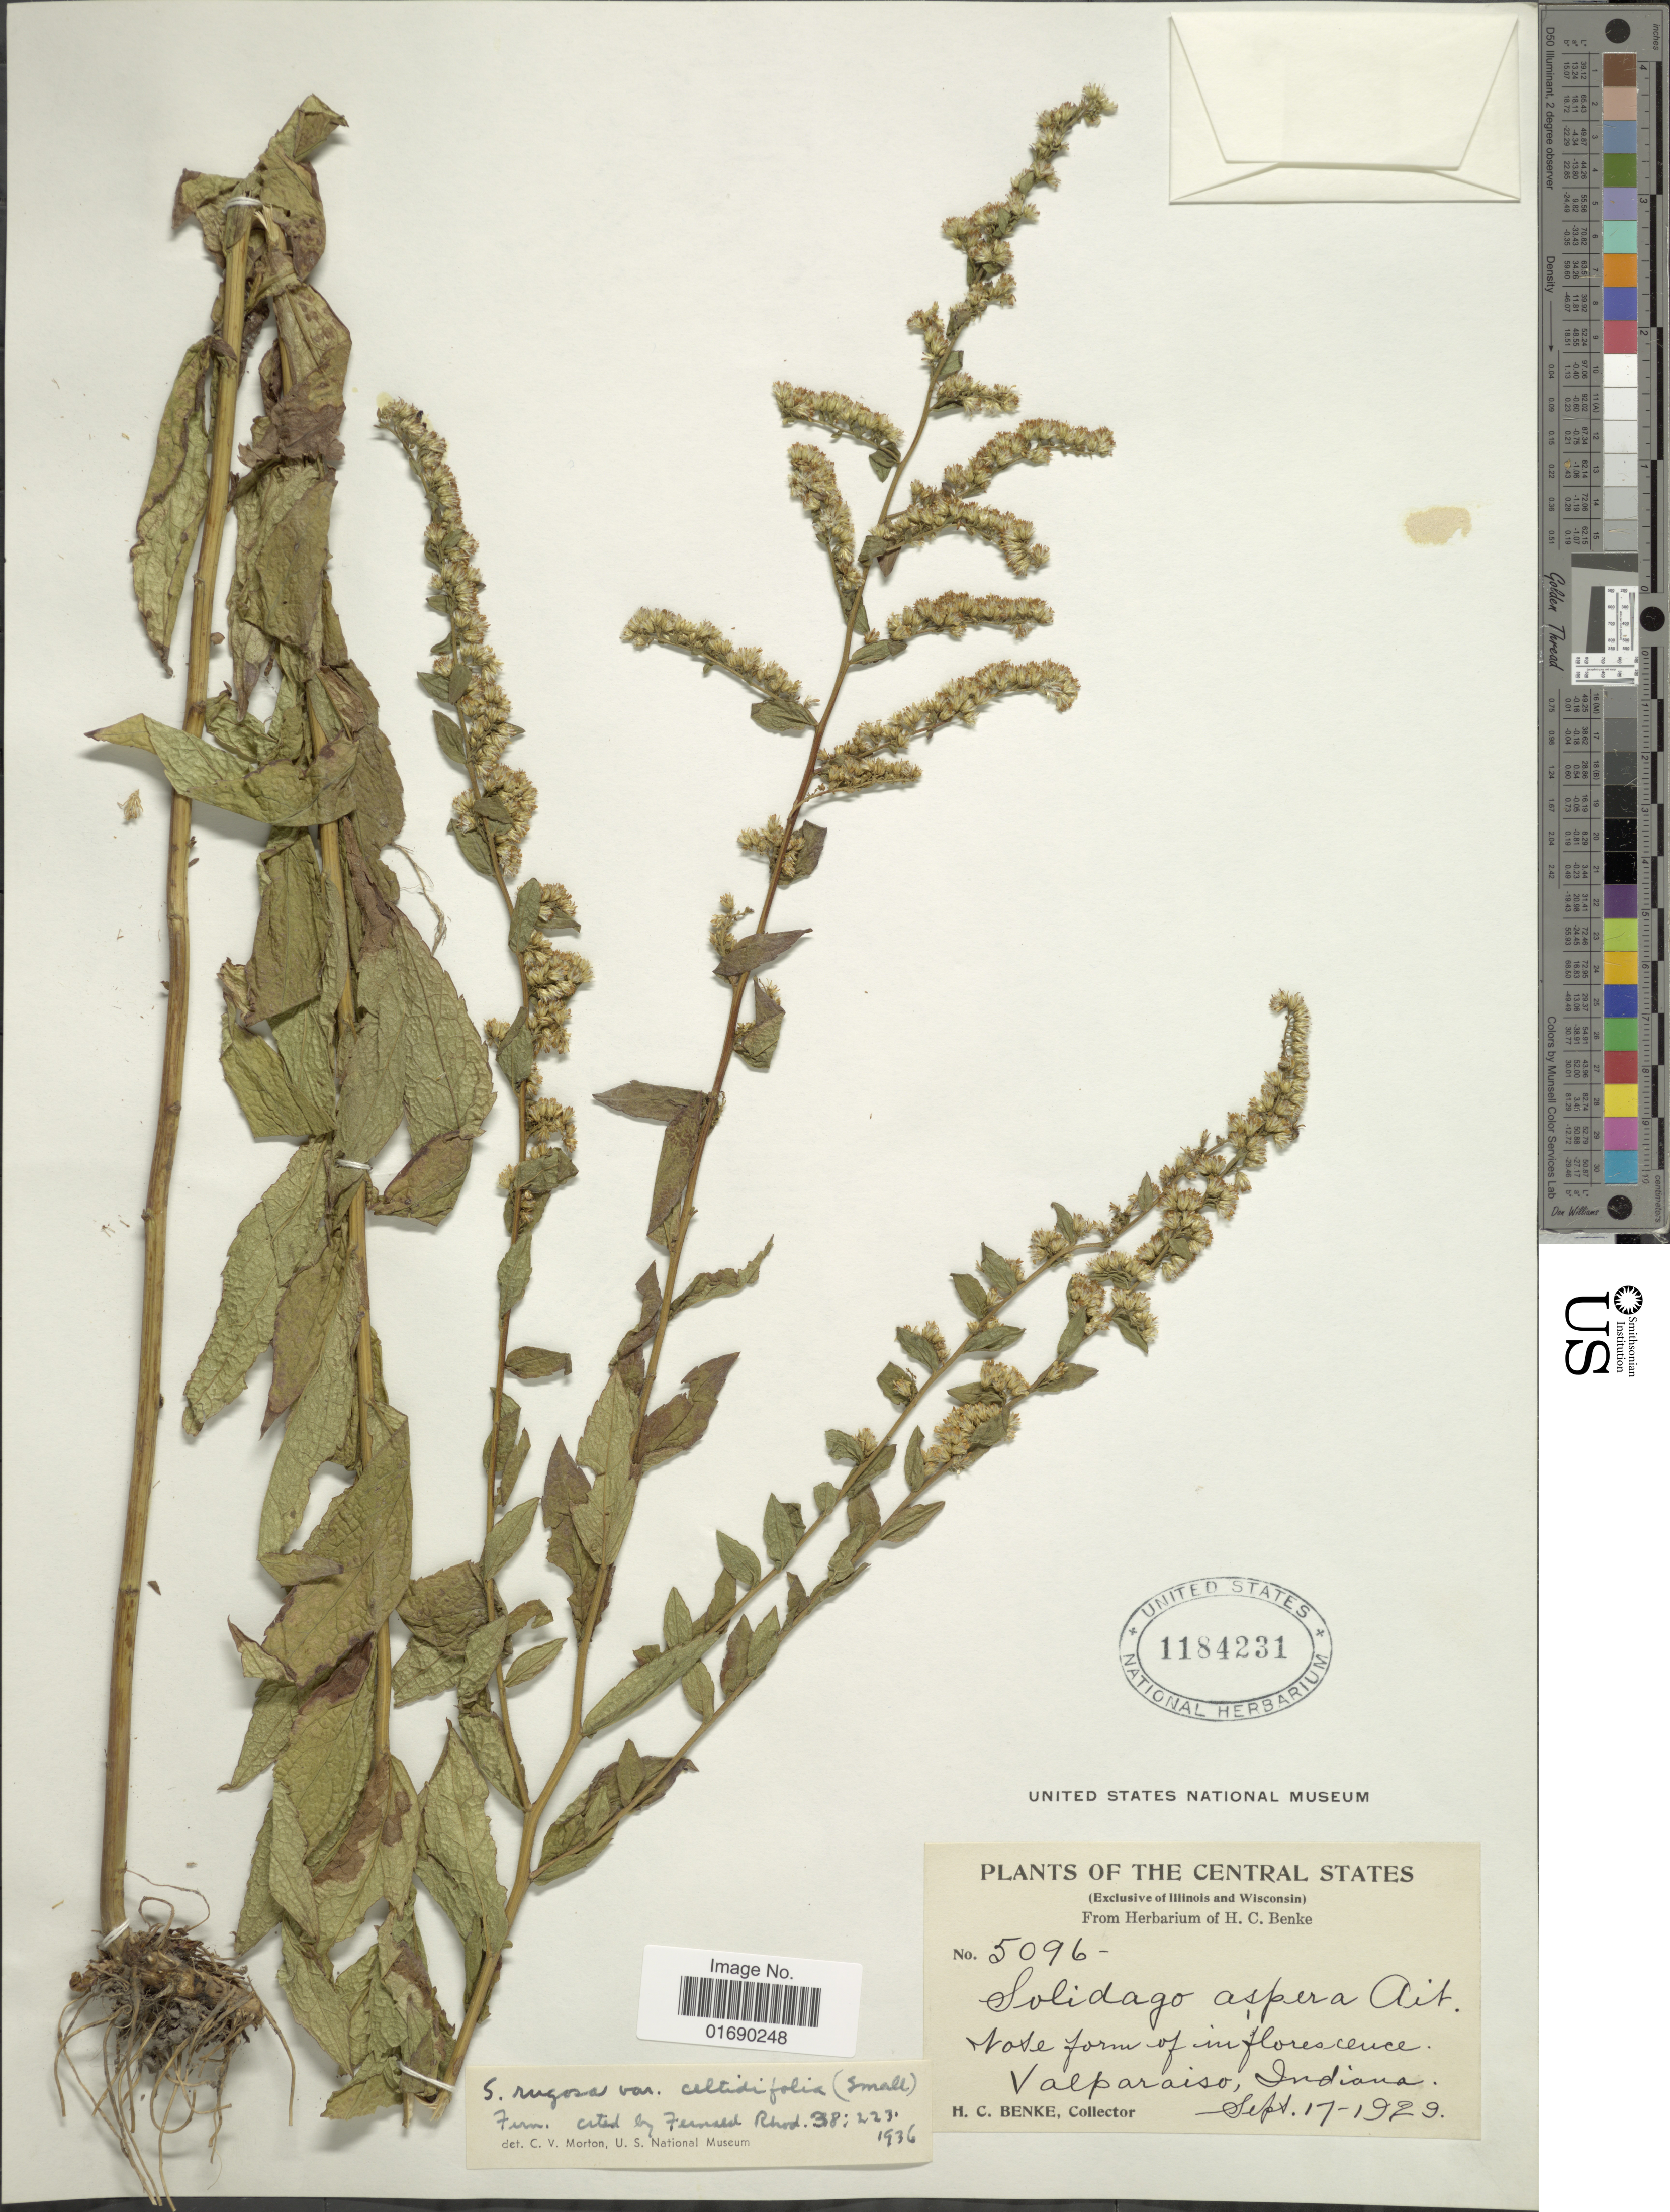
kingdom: Plantae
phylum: Tracheophyta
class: Magnoliopsida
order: Asterales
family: Asteraceae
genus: Solidago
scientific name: Solidago rugosa var. celtidifolia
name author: (Small) Fernald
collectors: H. Benke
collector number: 5096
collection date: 1929-09-17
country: United States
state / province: Indiana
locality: The Central States, Nose from of inflorescence Valparaiso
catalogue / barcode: US 1184231